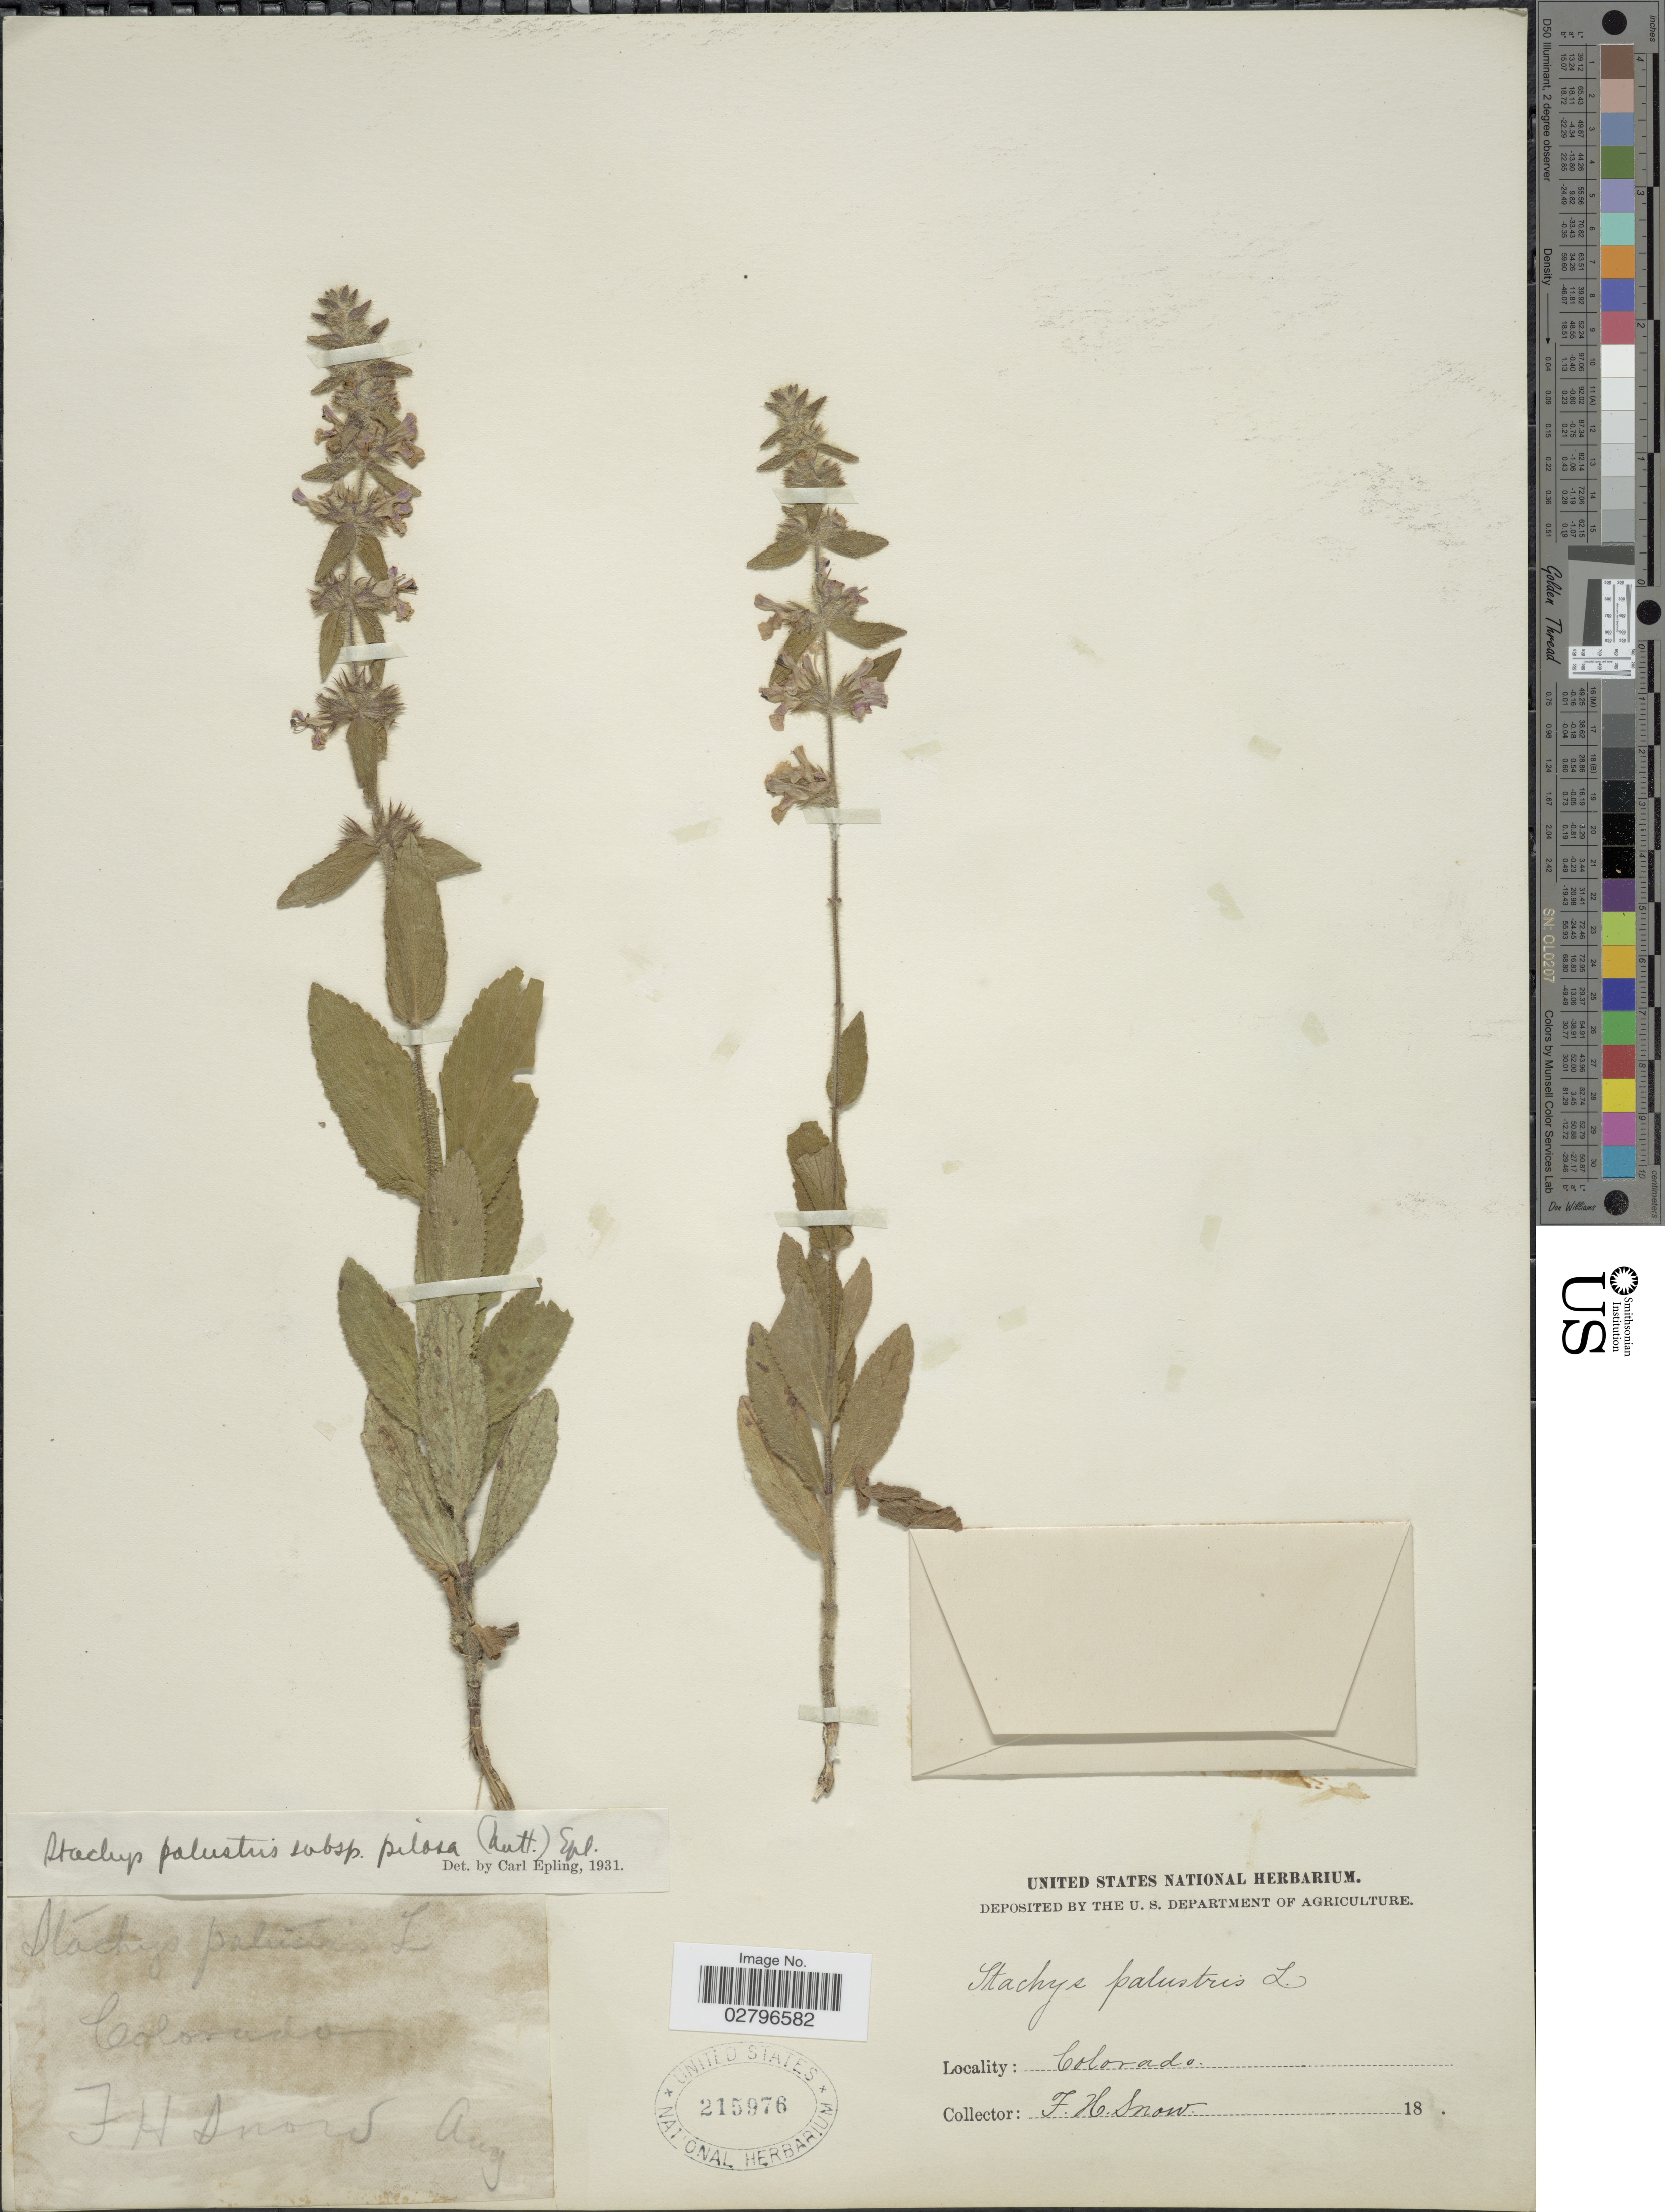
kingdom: Plantae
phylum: Tracheophyta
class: Magnoliopsida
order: Lamiales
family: Lamiaceae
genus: Stachys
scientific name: Stachys pilosa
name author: Nutt.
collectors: J. H. Snow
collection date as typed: Aug 18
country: United States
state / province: Colorado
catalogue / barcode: US 215976